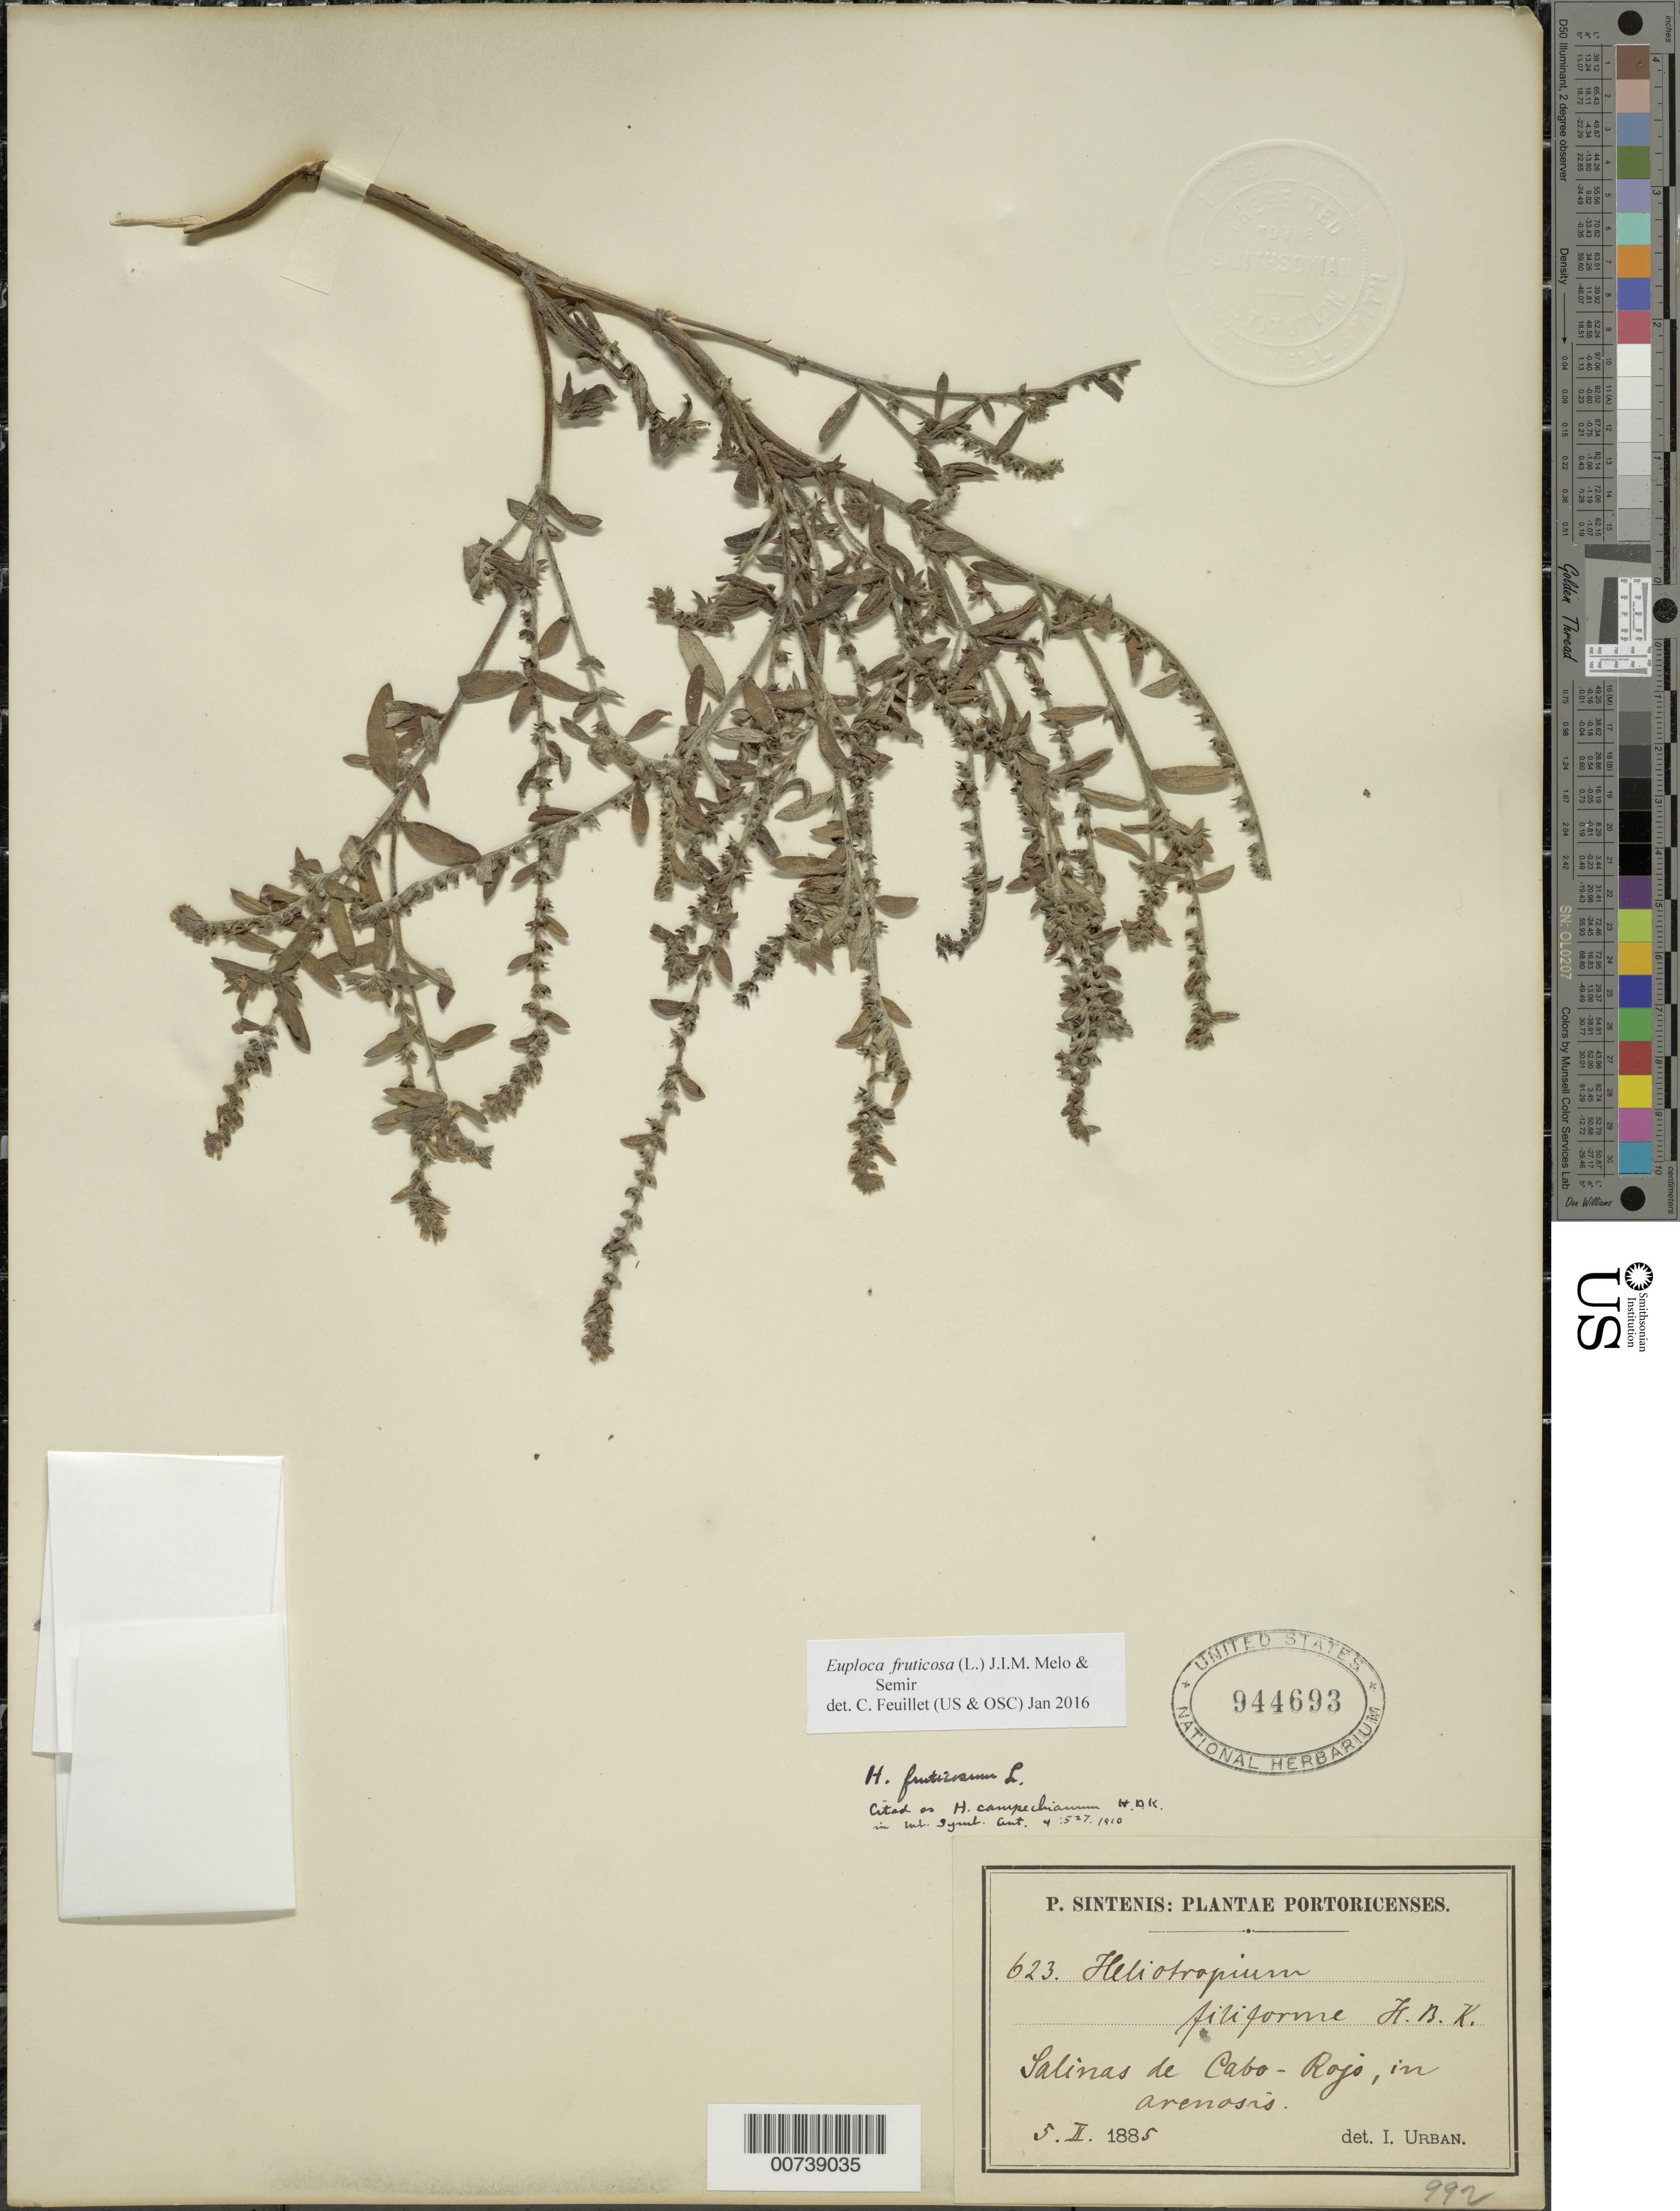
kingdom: Plantae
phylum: Tracheophyta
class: Magnoliopsida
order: Boraginales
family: Heliotropiaceae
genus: Euploca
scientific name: Euploca fruticosa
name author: (L.) J.I.M. Melo & Semir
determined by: Feuillet, C.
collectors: P. Sintenis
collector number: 623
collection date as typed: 05 Feb 1885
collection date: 1885-02-05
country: Puerto Rico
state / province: Cabo Rojo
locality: Salinas de Cabo Rojo, in arenaris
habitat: In arenosis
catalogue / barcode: US 944693